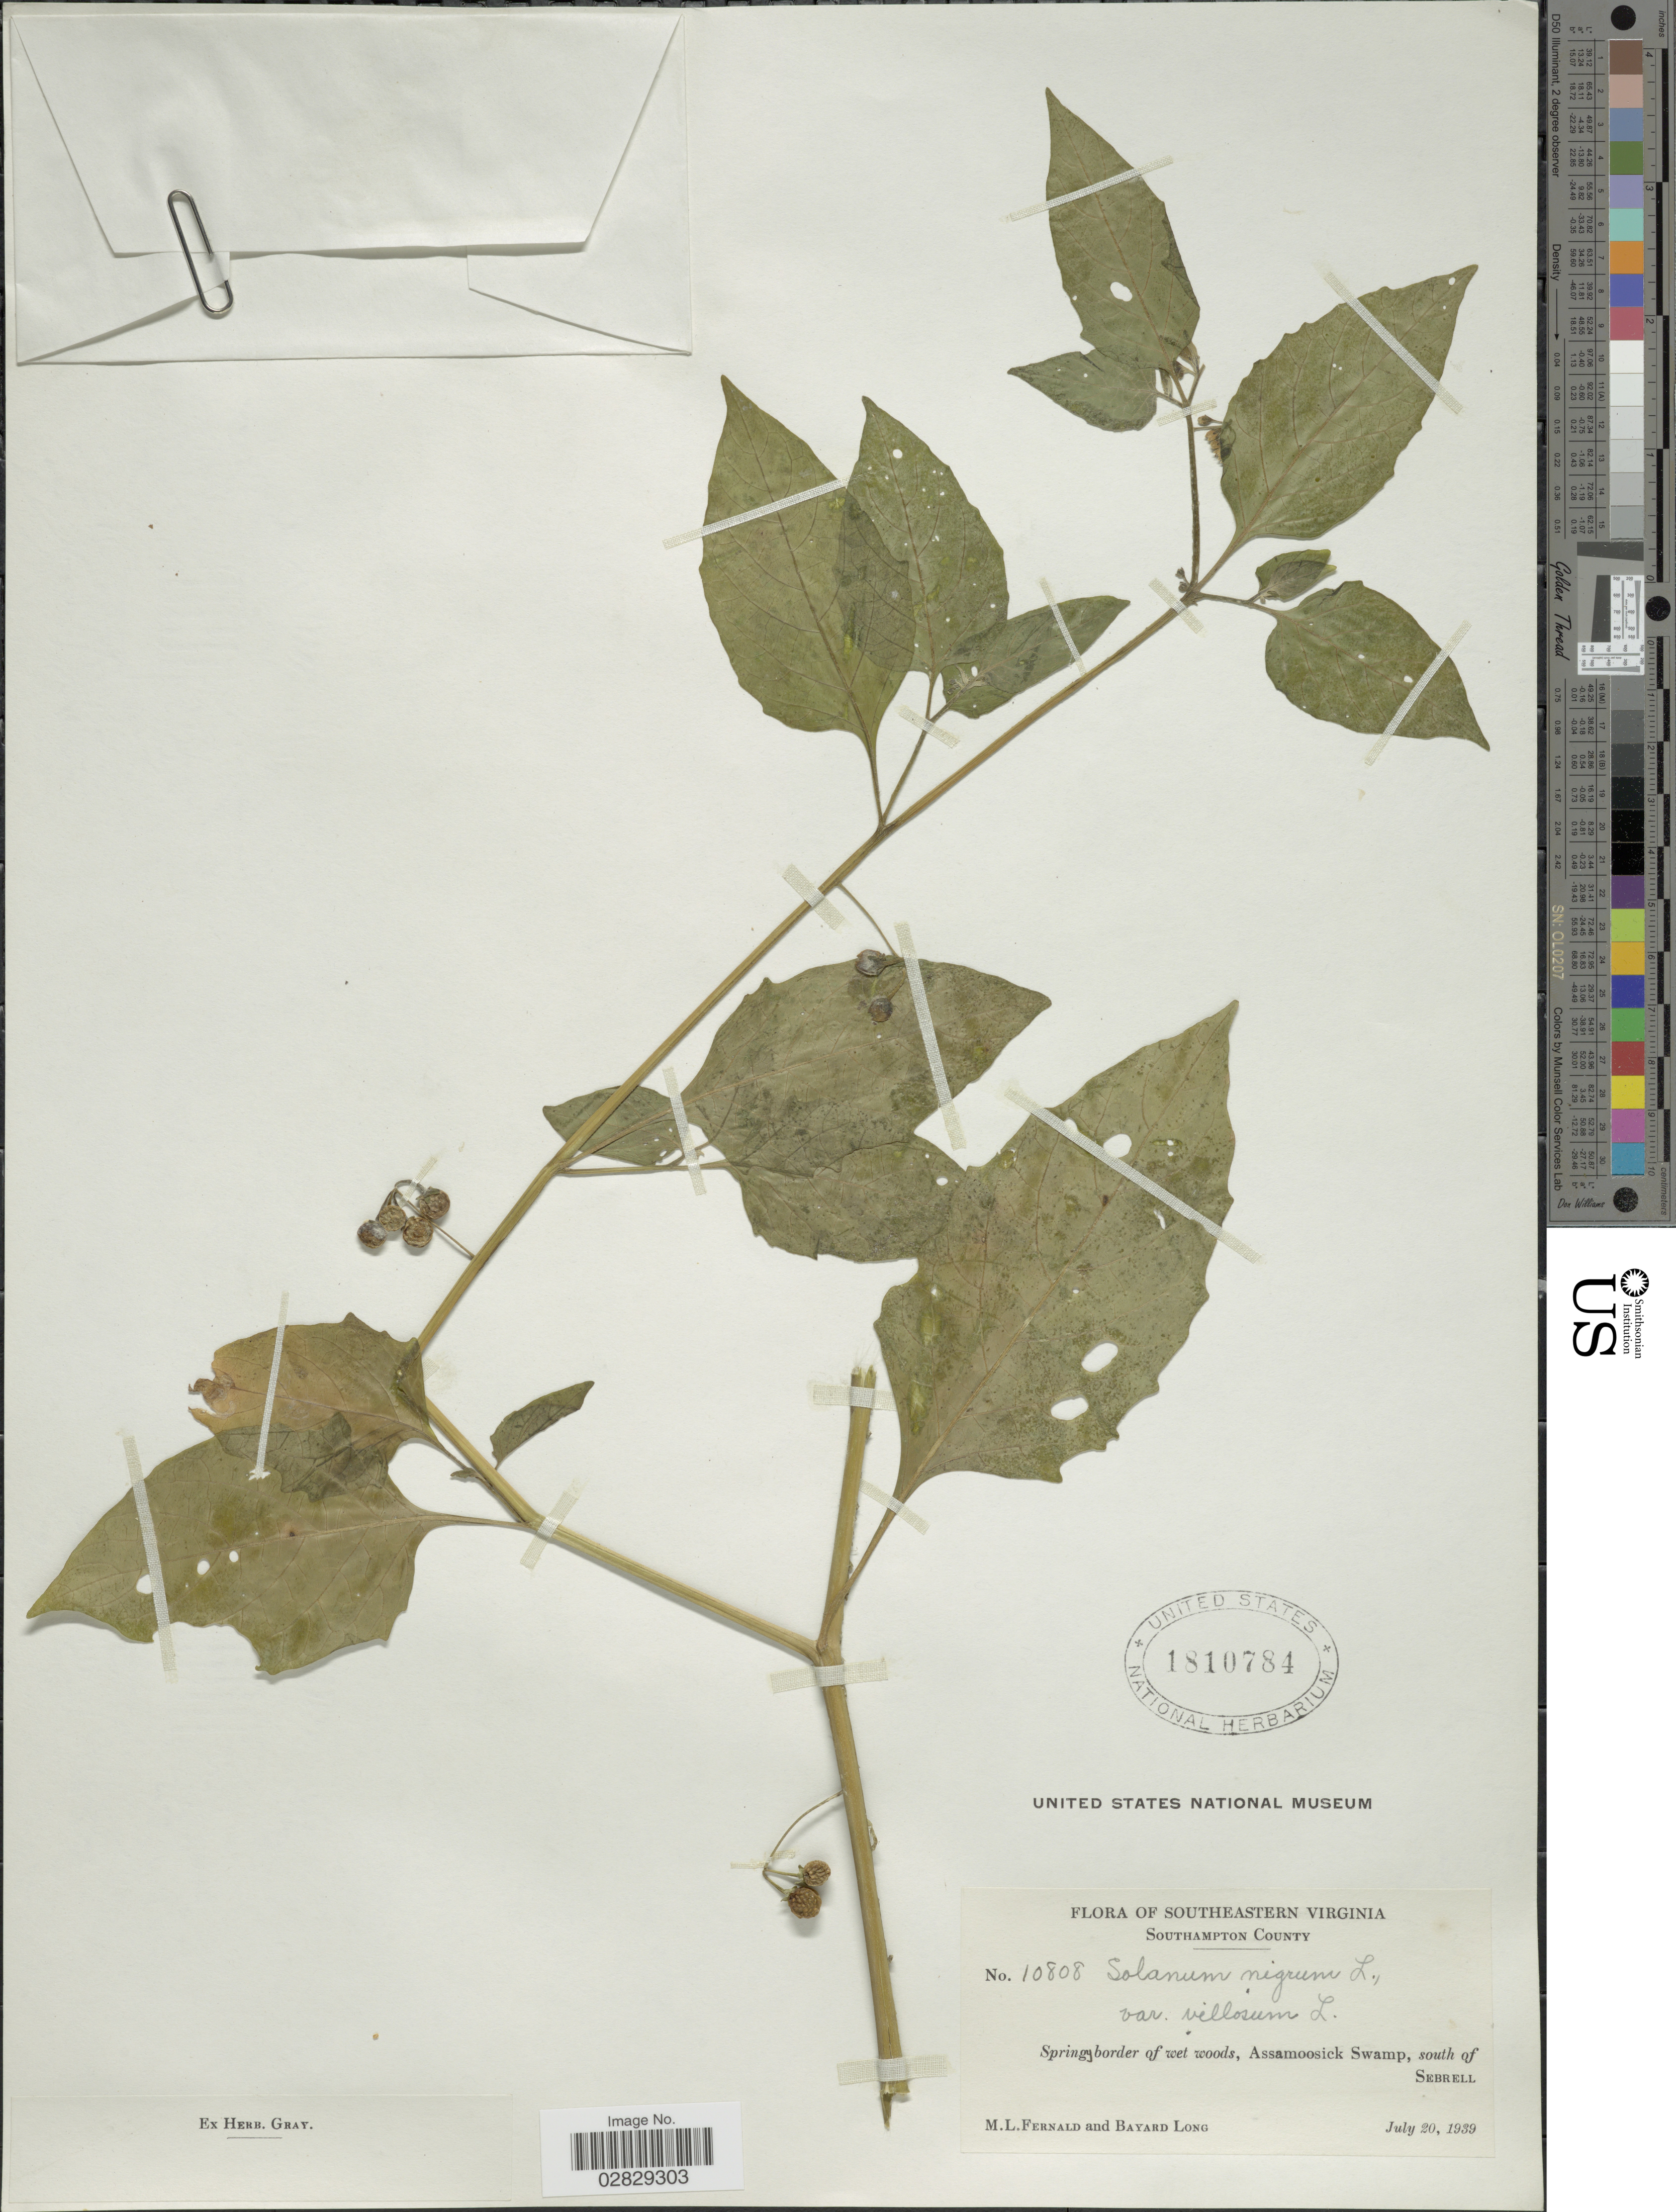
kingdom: Plantae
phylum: Tracheophyta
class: Magnoliopsida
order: Solanales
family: Solanaceae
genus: Solanum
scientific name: Solanum villosum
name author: Mill.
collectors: M. L. Fernald & B. Long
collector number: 10808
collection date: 1939-07-20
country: United States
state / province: Virginia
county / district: Southampton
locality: Southeastern Virginia. Southampton County. Springy border of wet woods, Assamoosick Swamp, south of Sebrell.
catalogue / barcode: US 1810784